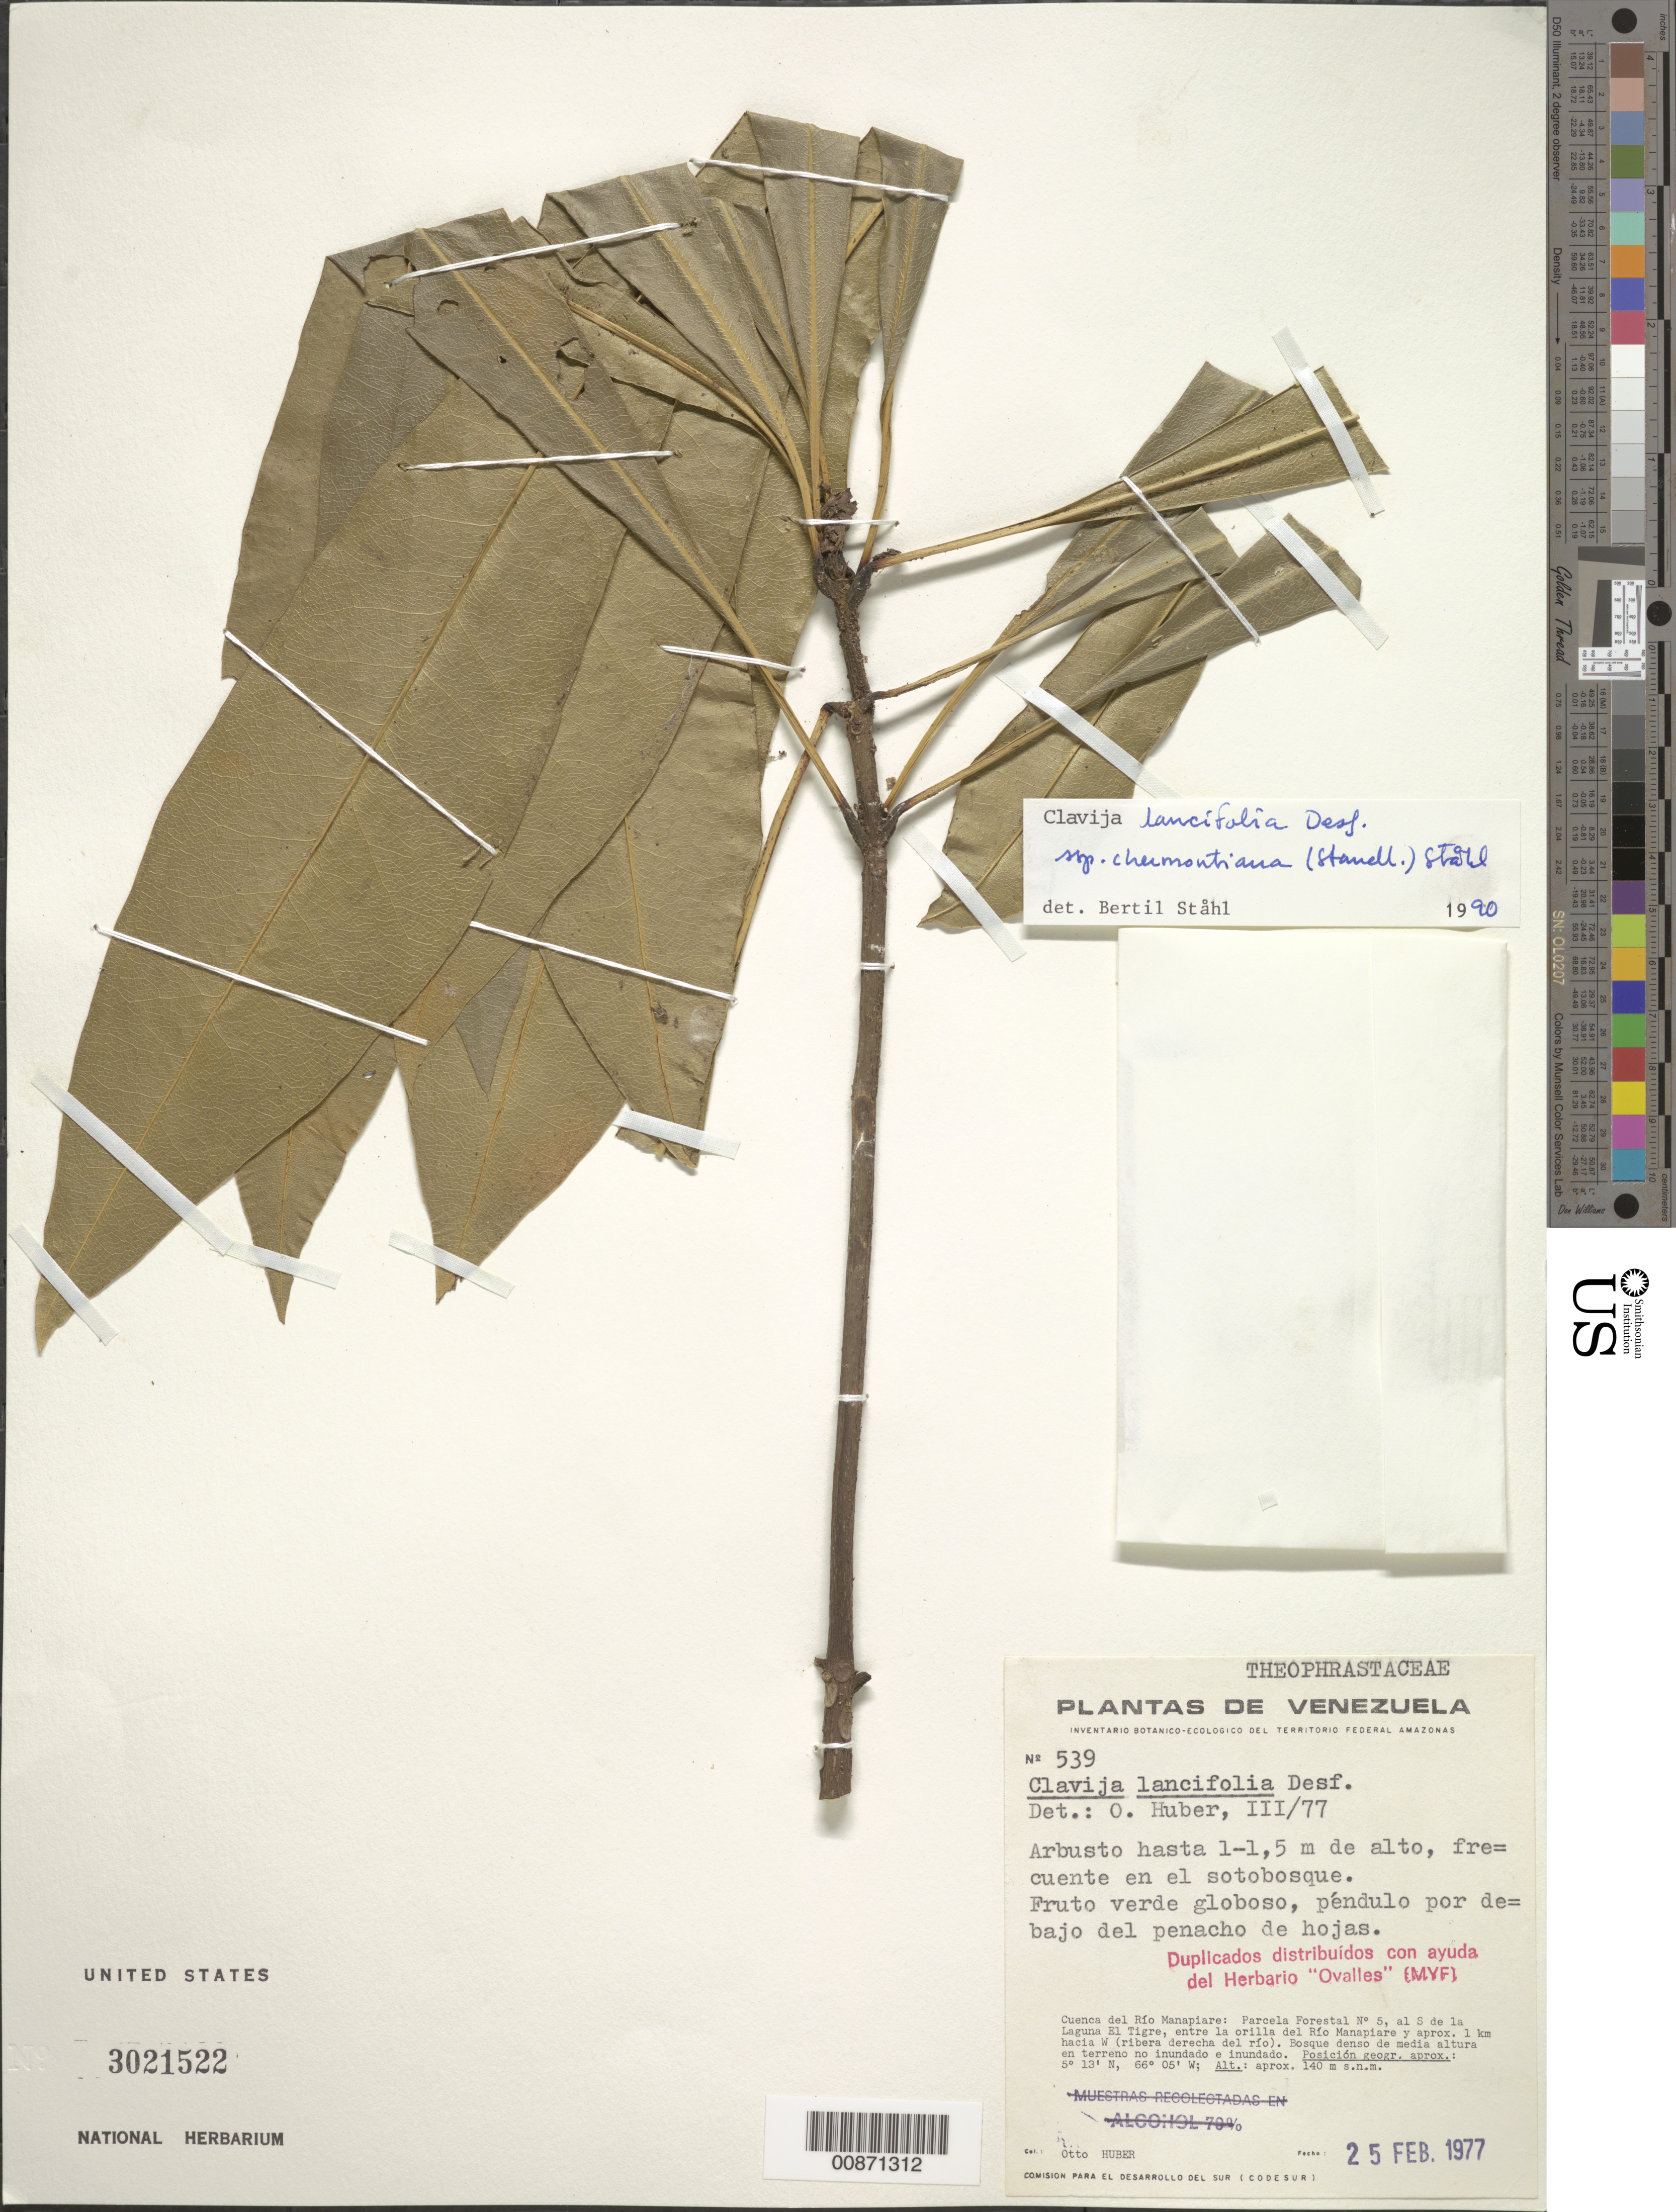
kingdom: Plantae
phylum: Tracheophyta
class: Magnoliopsida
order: Ericales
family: Primulaceae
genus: Clavija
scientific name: Clavija lancifolia subsp. chermontiana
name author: (Standl.) B. Ståhl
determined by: Ståhl, B.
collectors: O. Huber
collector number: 539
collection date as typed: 25-Feb-77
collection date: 1977-02-25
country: Venezuela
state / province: Amazonas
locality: Río Manapiare, Parcela Forestal No. 5, al S de la Laguna El Tigre, entre la orilla del Río Manapiare y aprox 1 km hacia W (ribera derecha del río)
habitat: Sotobosque; bosque denso de media altura en terreno no inundado e inundado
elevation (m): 140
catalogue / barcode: US 3021522